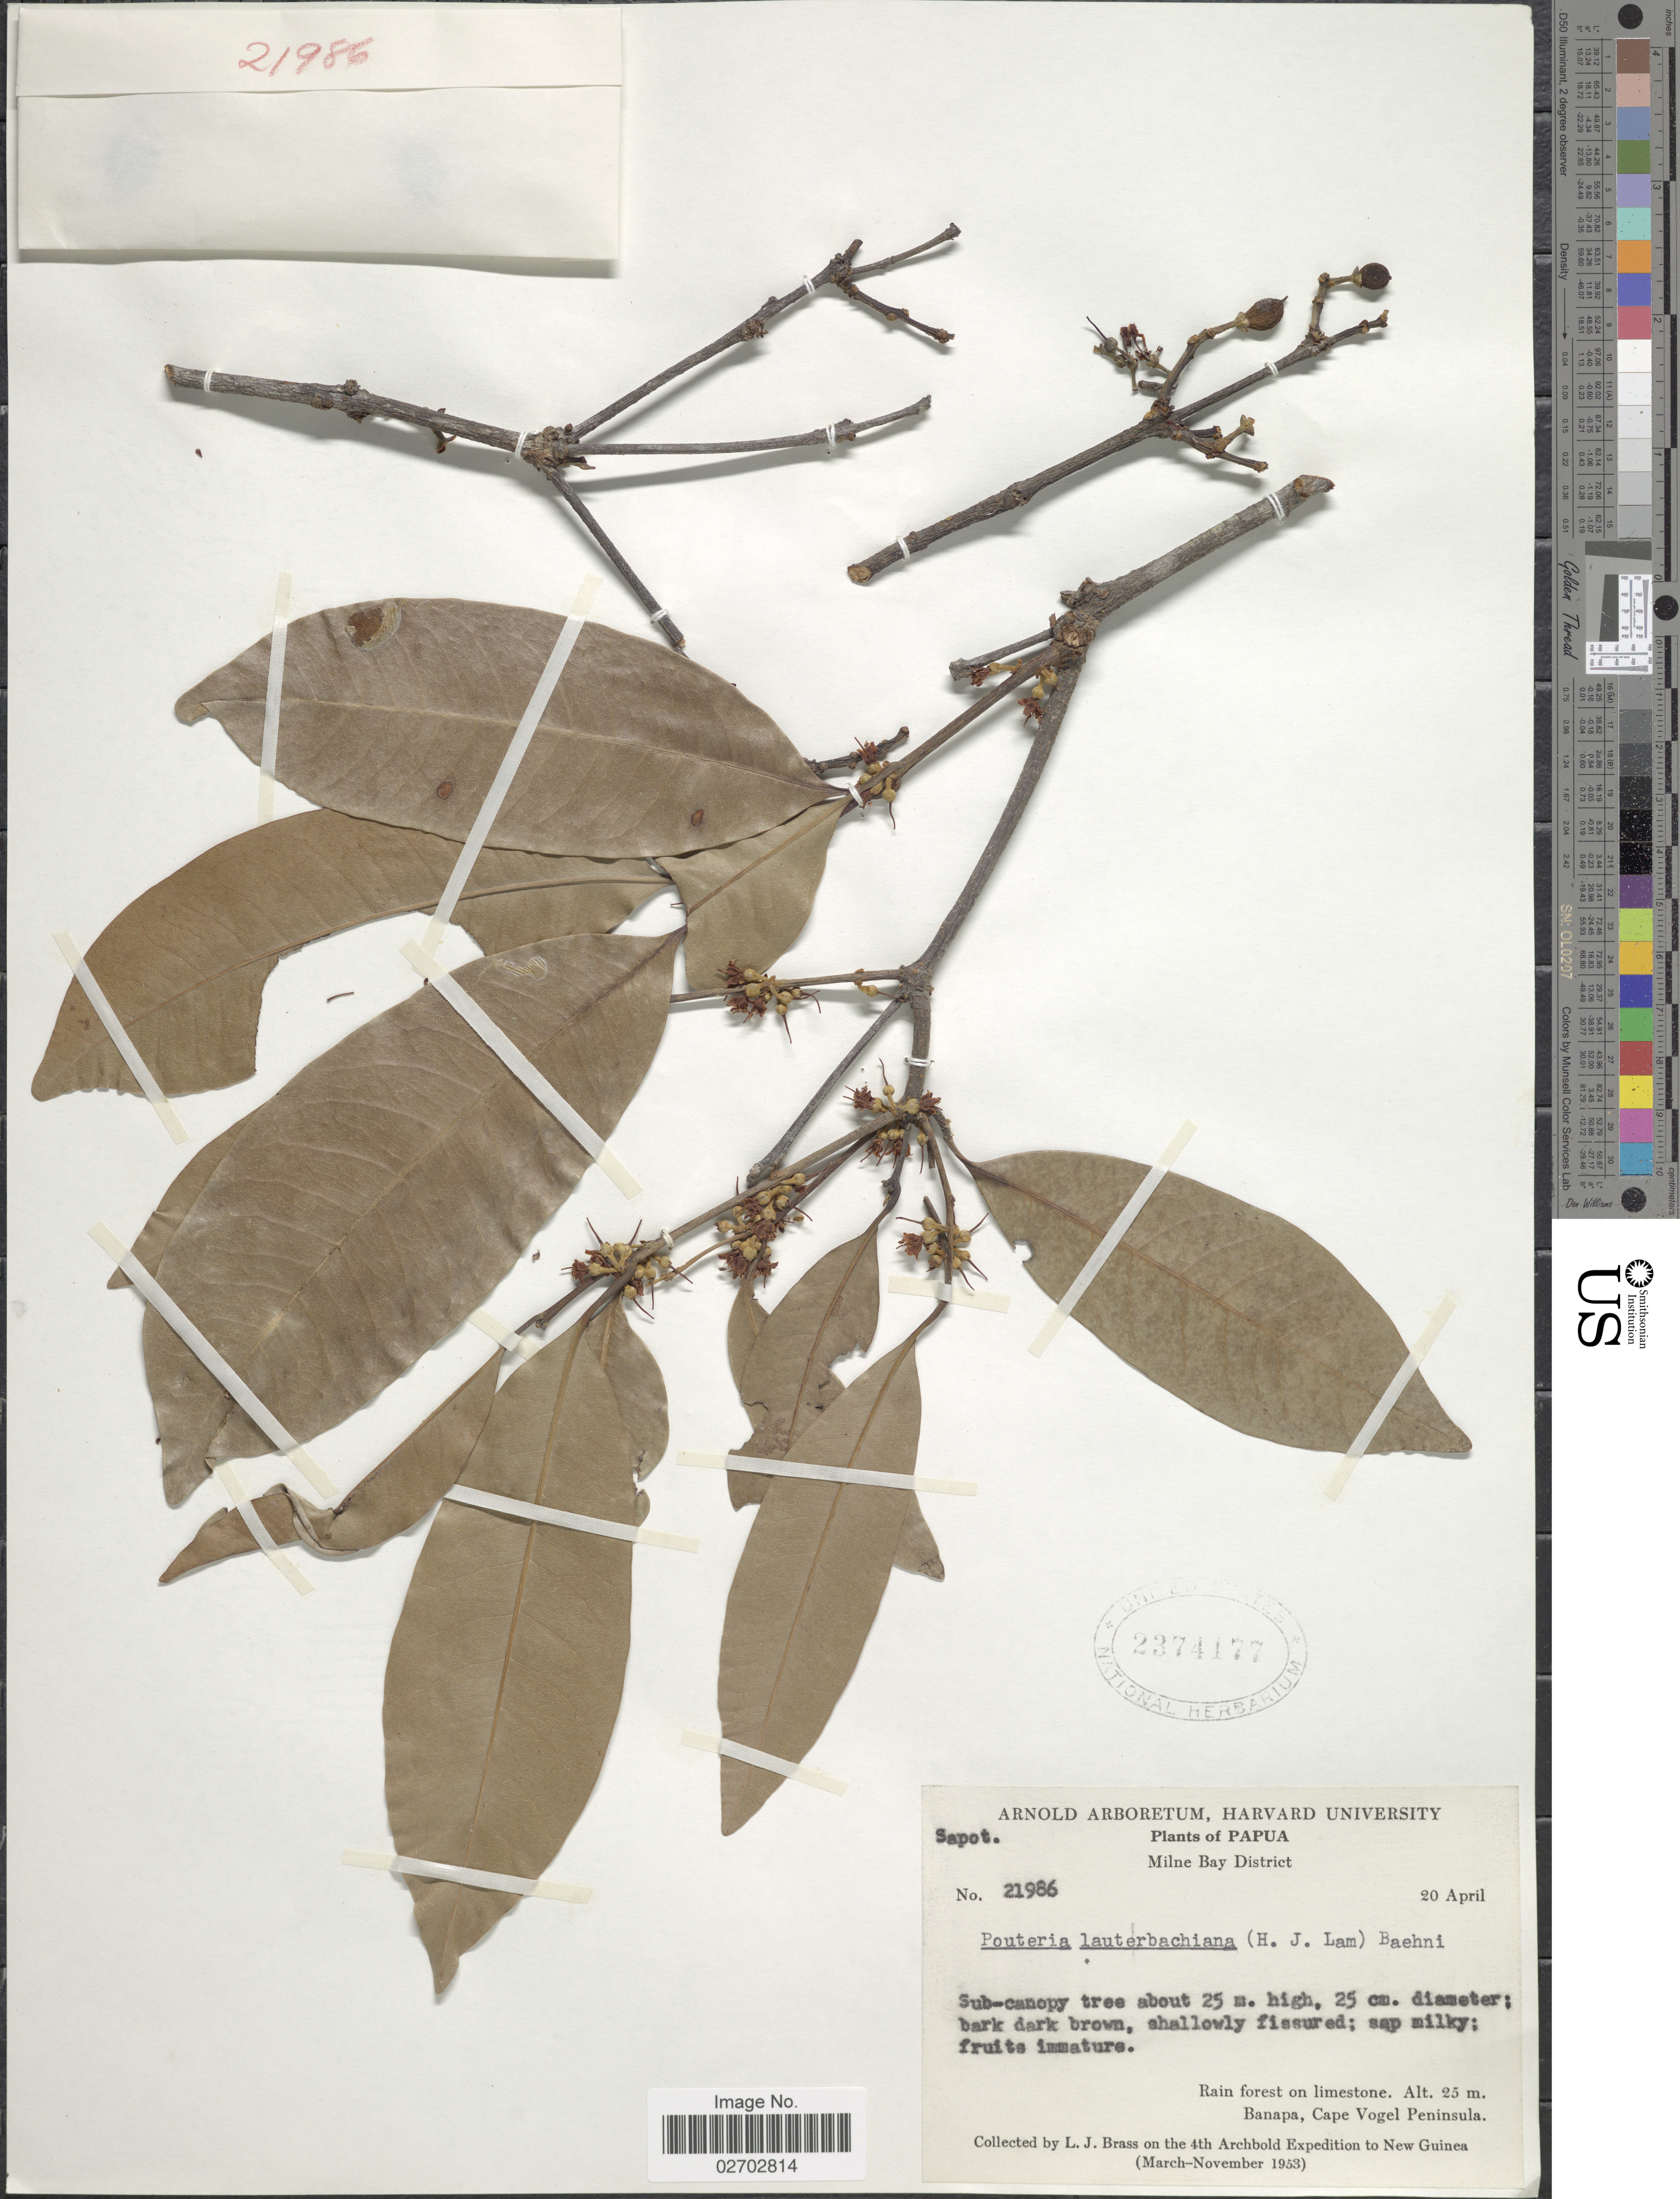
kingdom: Plantae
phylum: Tracheophyta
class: Magnoliopsida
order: Ericales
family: Sapotaceae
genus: Pouteria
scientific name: Pouteria lauterbachiana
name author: (H.J. Lam) Baehni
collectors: L. J. Brass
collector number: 21986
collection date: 1953-04-20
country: Papua New Guinea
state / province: Milne Bay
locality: Papua. New Guinea. Banapa. Cape Vogel Peninsula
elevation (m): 25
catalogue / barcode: US 2374177